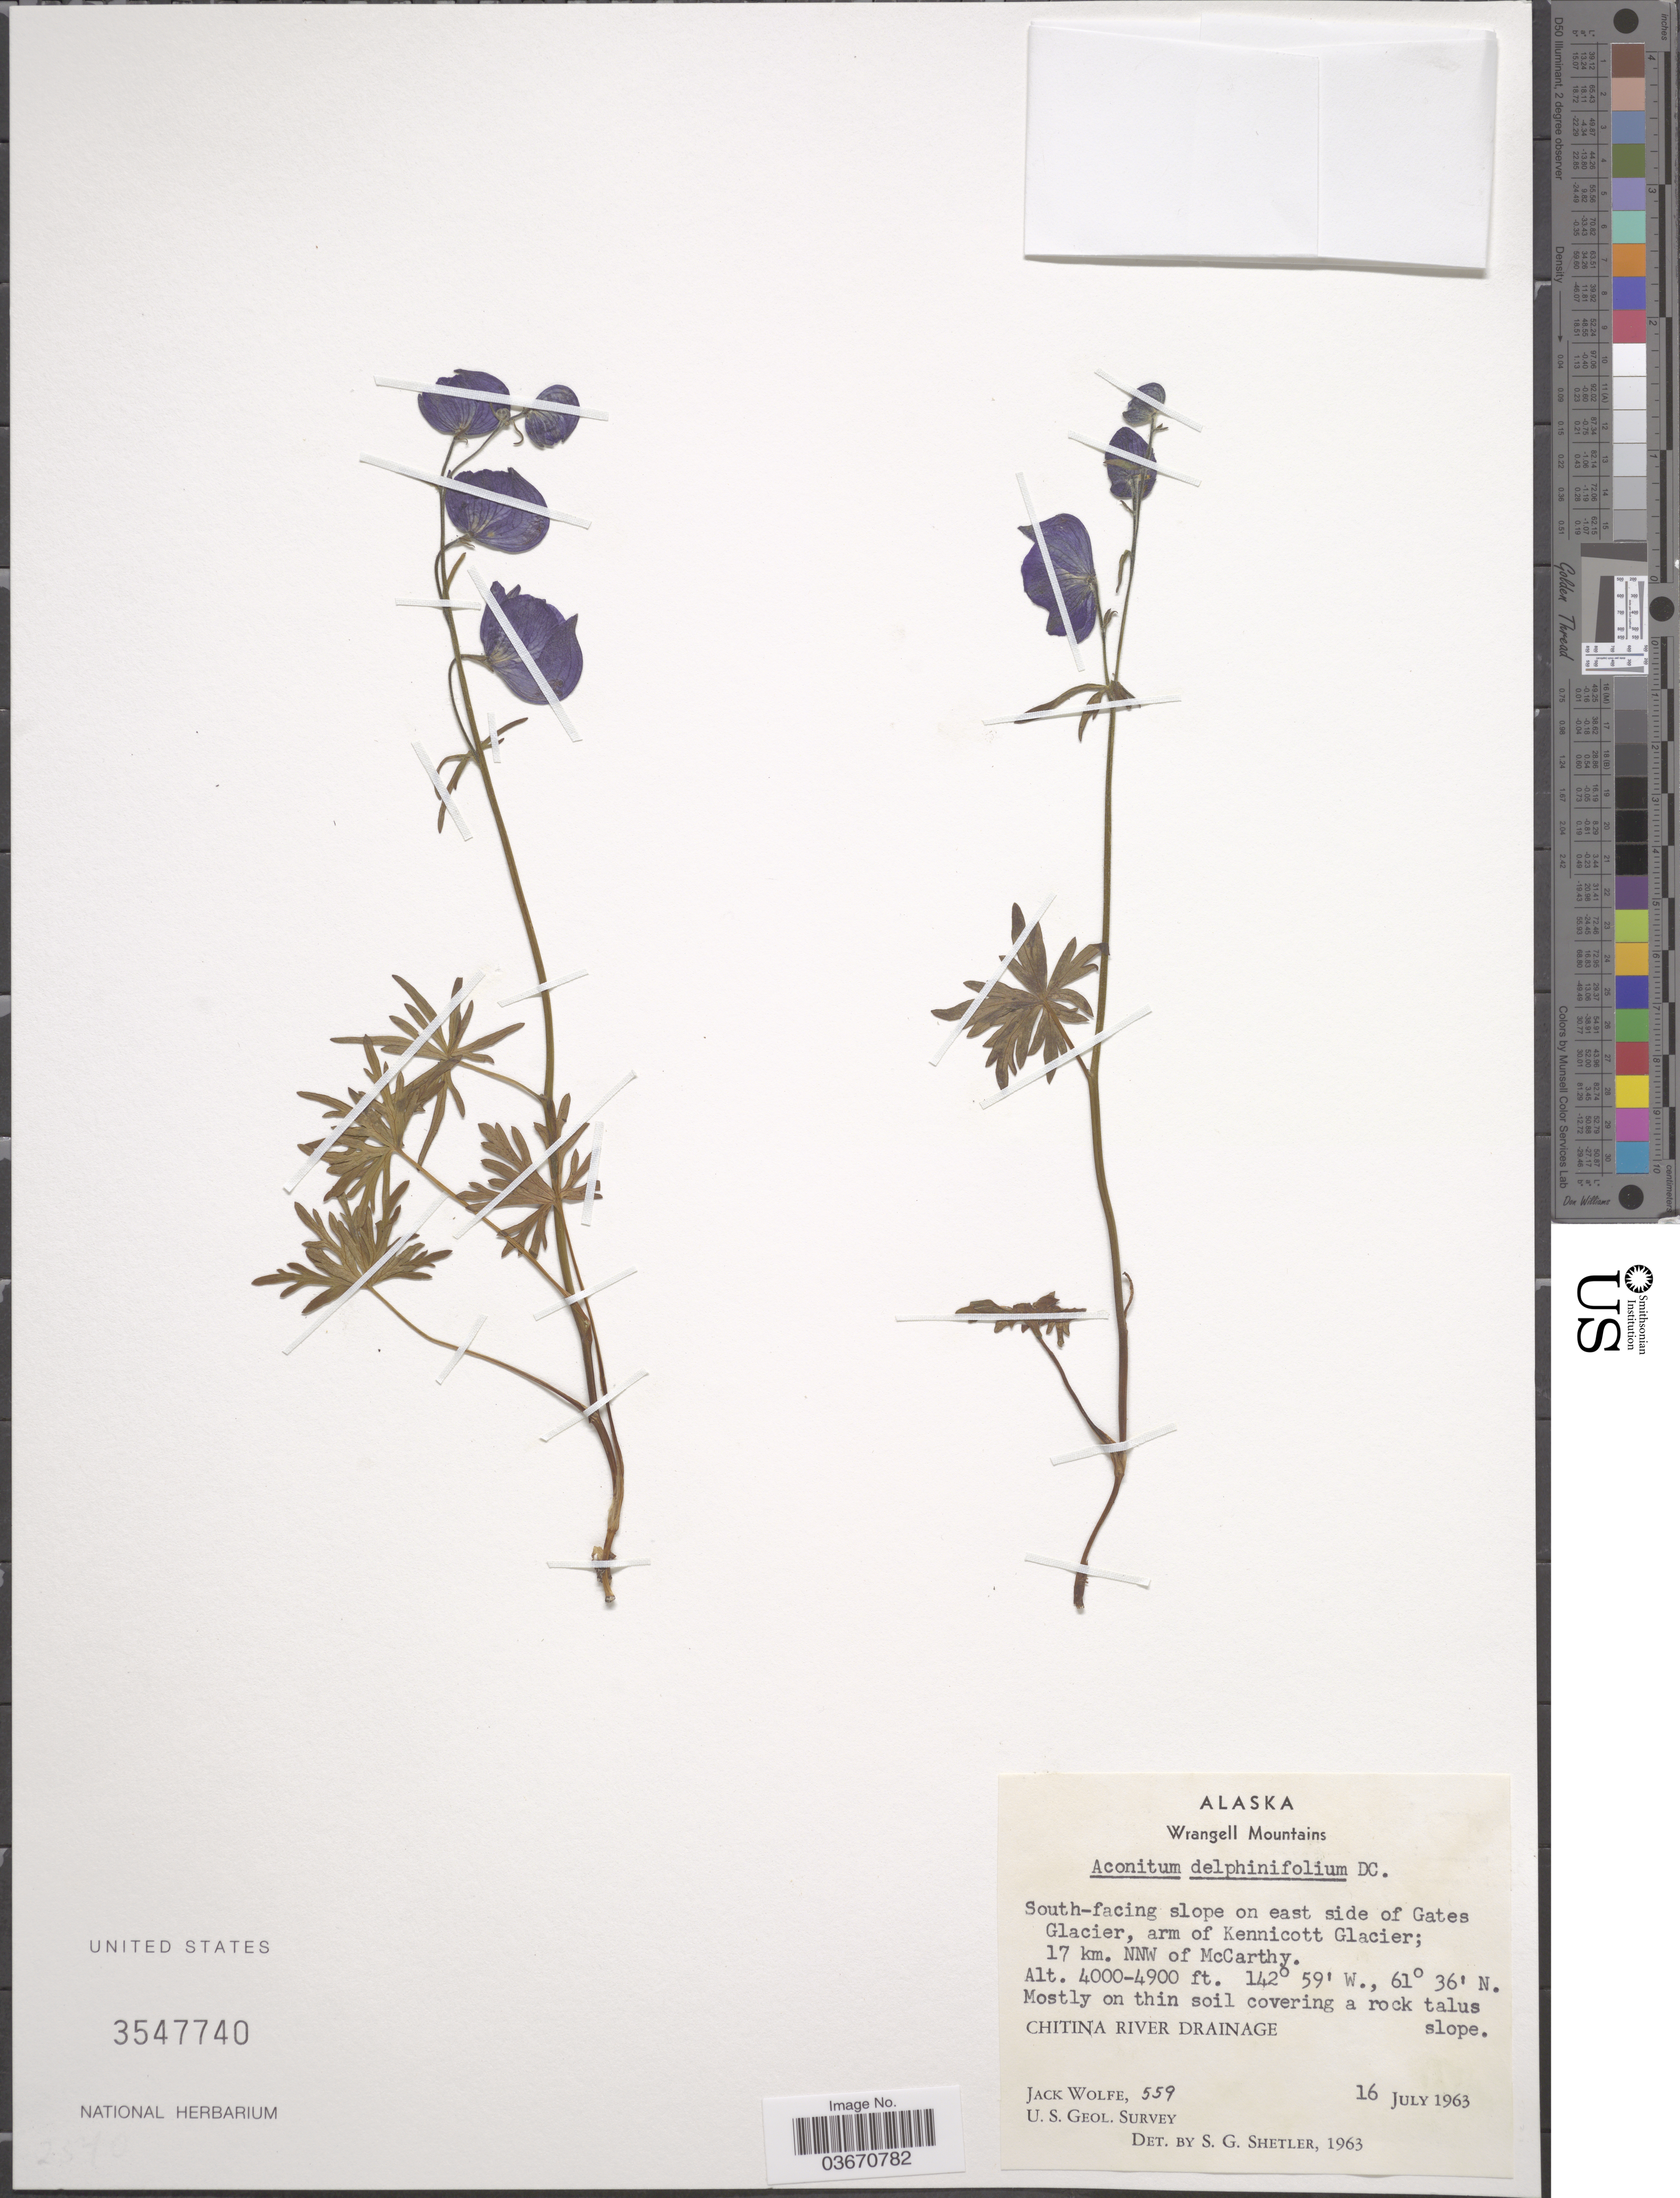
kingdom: Plantae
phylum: Tracheophyta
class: Magnoliopsida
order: Ranunculales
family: Ranunculaceae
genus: Aconitum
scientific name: Aconitum delphinifolium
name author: DC.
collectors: J. Wolfe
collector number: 559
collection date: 1963-07-16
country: United States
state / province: Alaska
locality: Wrangell Mountains. South-facing slope on east side of Gates Glacier, arm of Kennicott Glacier; 17 km. NNW of McCarthy. Chitina River Drainage.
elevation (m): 1219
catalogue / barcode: US 3547740